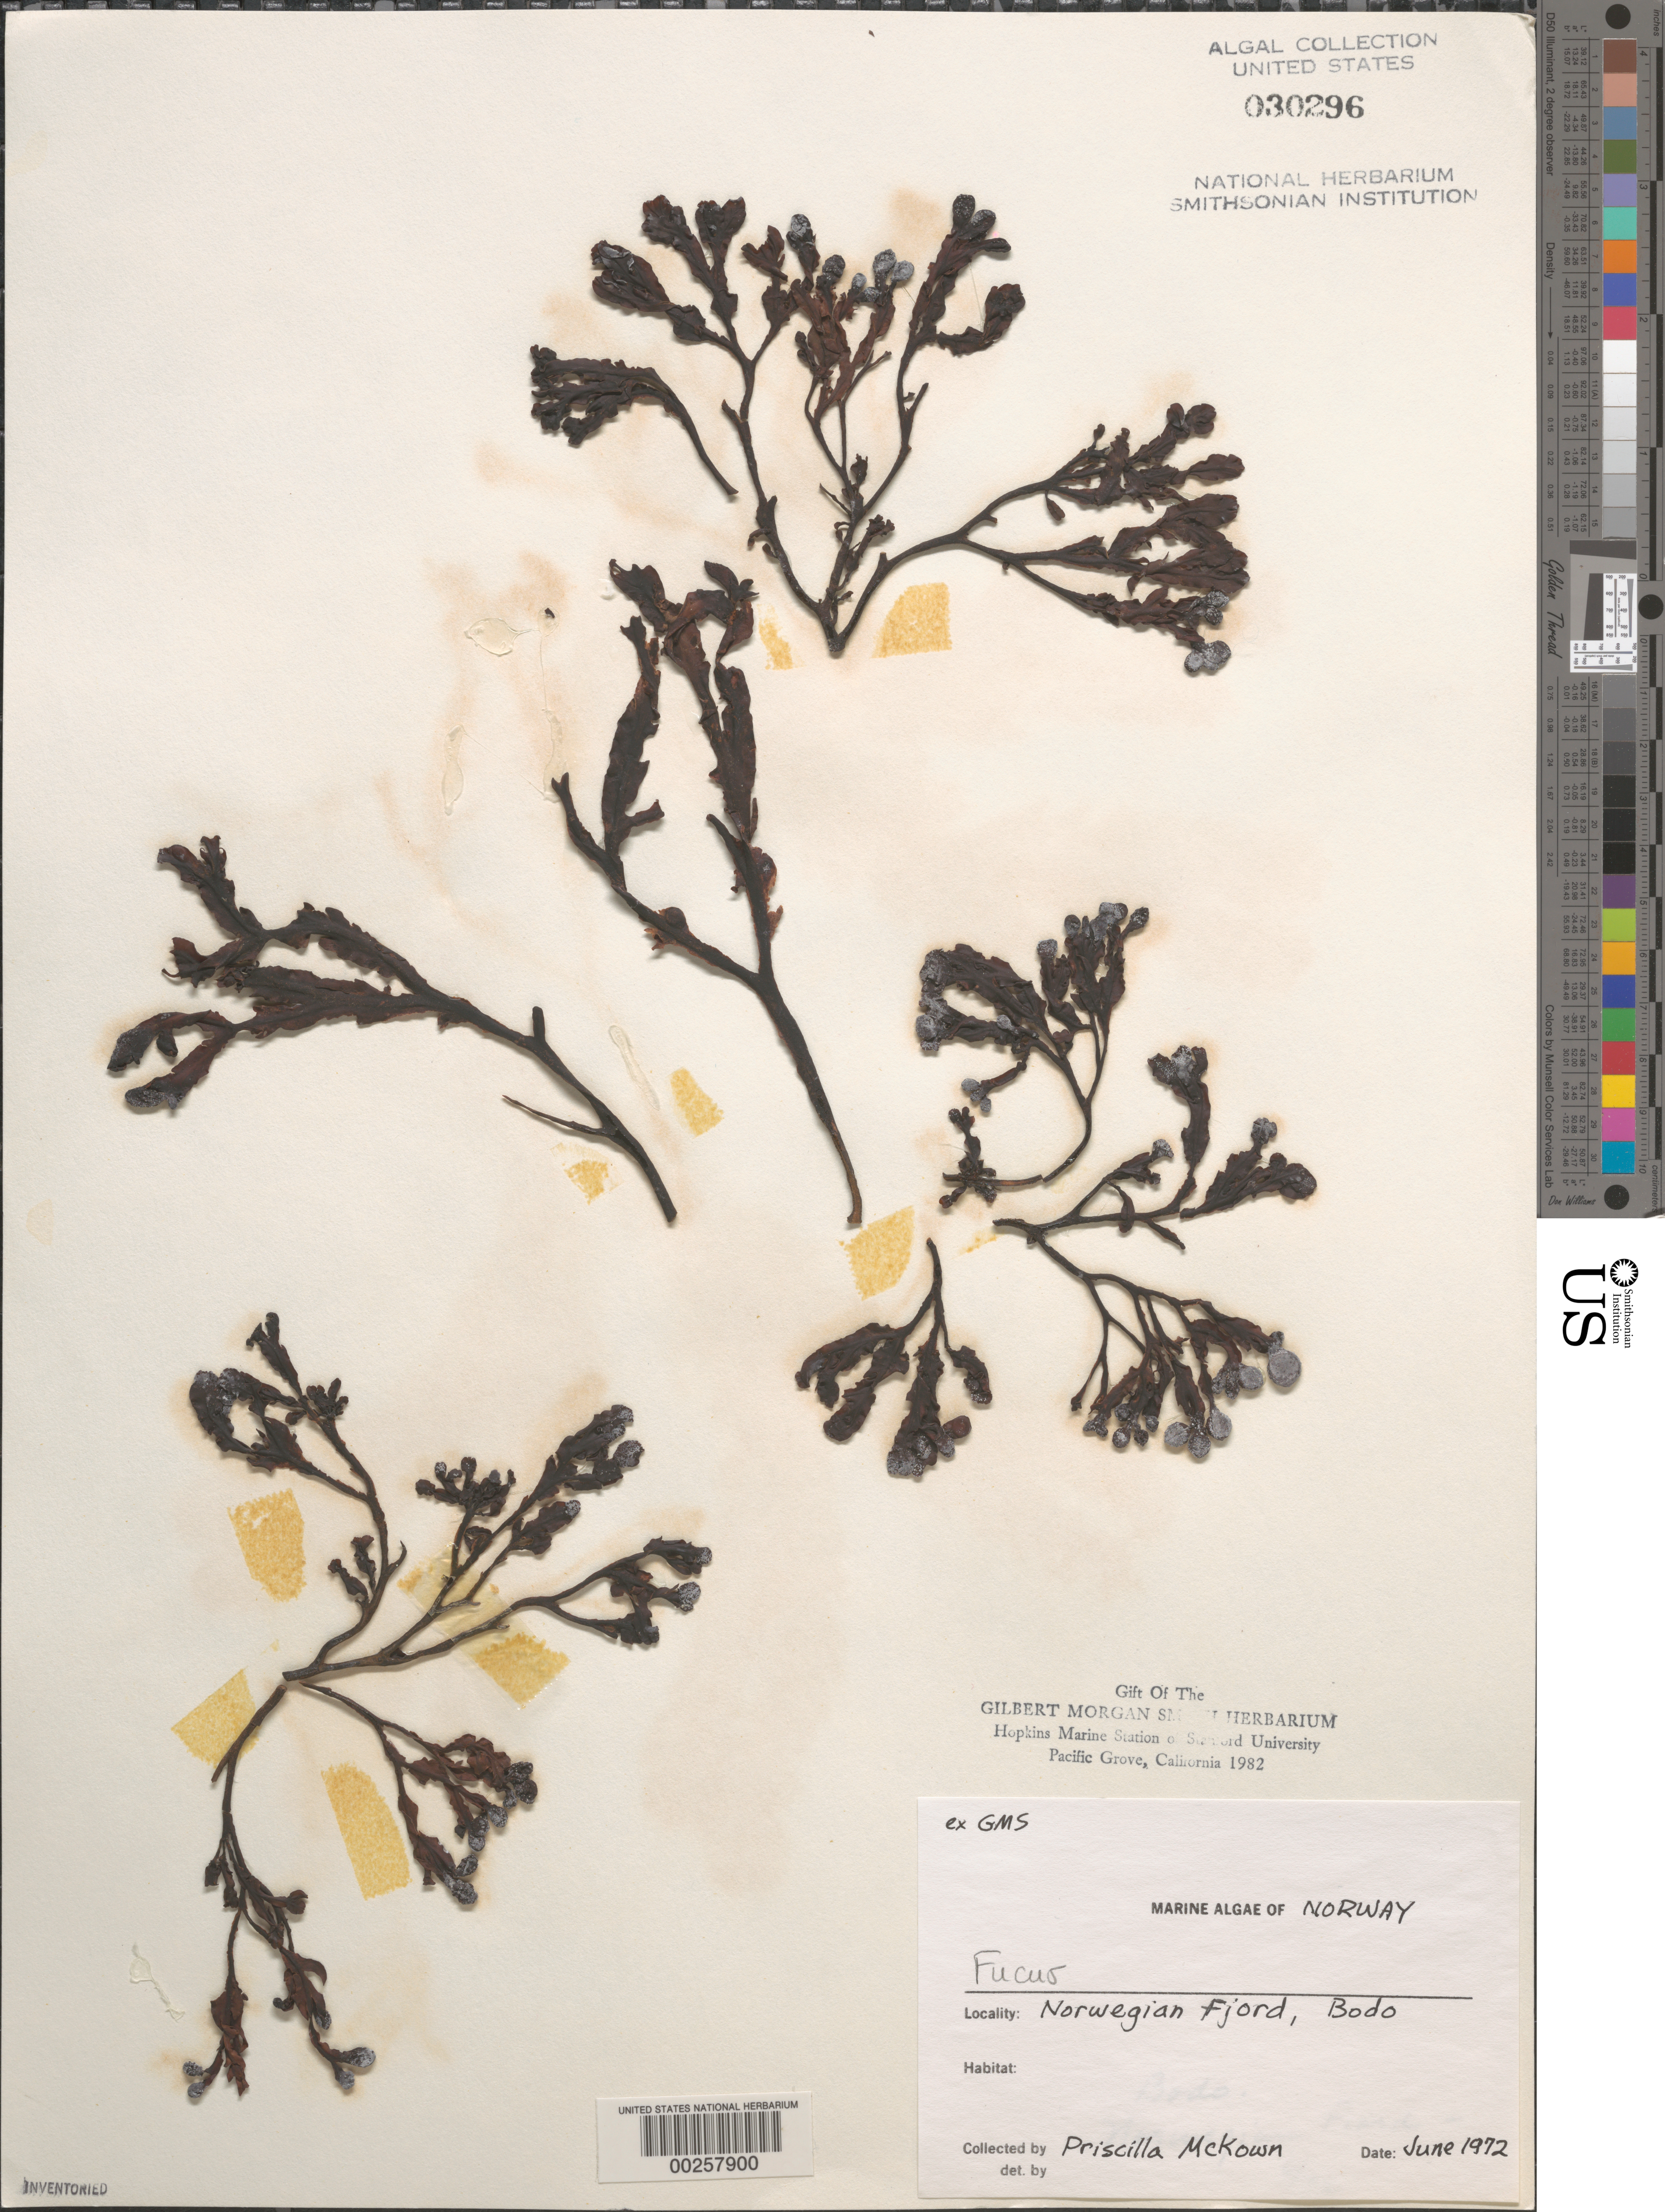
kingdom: Chromista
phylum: Ochrophyta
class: Phaeophyceae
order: Fucales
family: Fucaceae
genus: Fucus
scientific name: Fucus sp.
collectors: P. McKown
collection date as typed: Jun 1972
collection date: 1972-06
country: Norway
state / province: Nordland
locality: Bodo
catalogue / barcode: US 30296